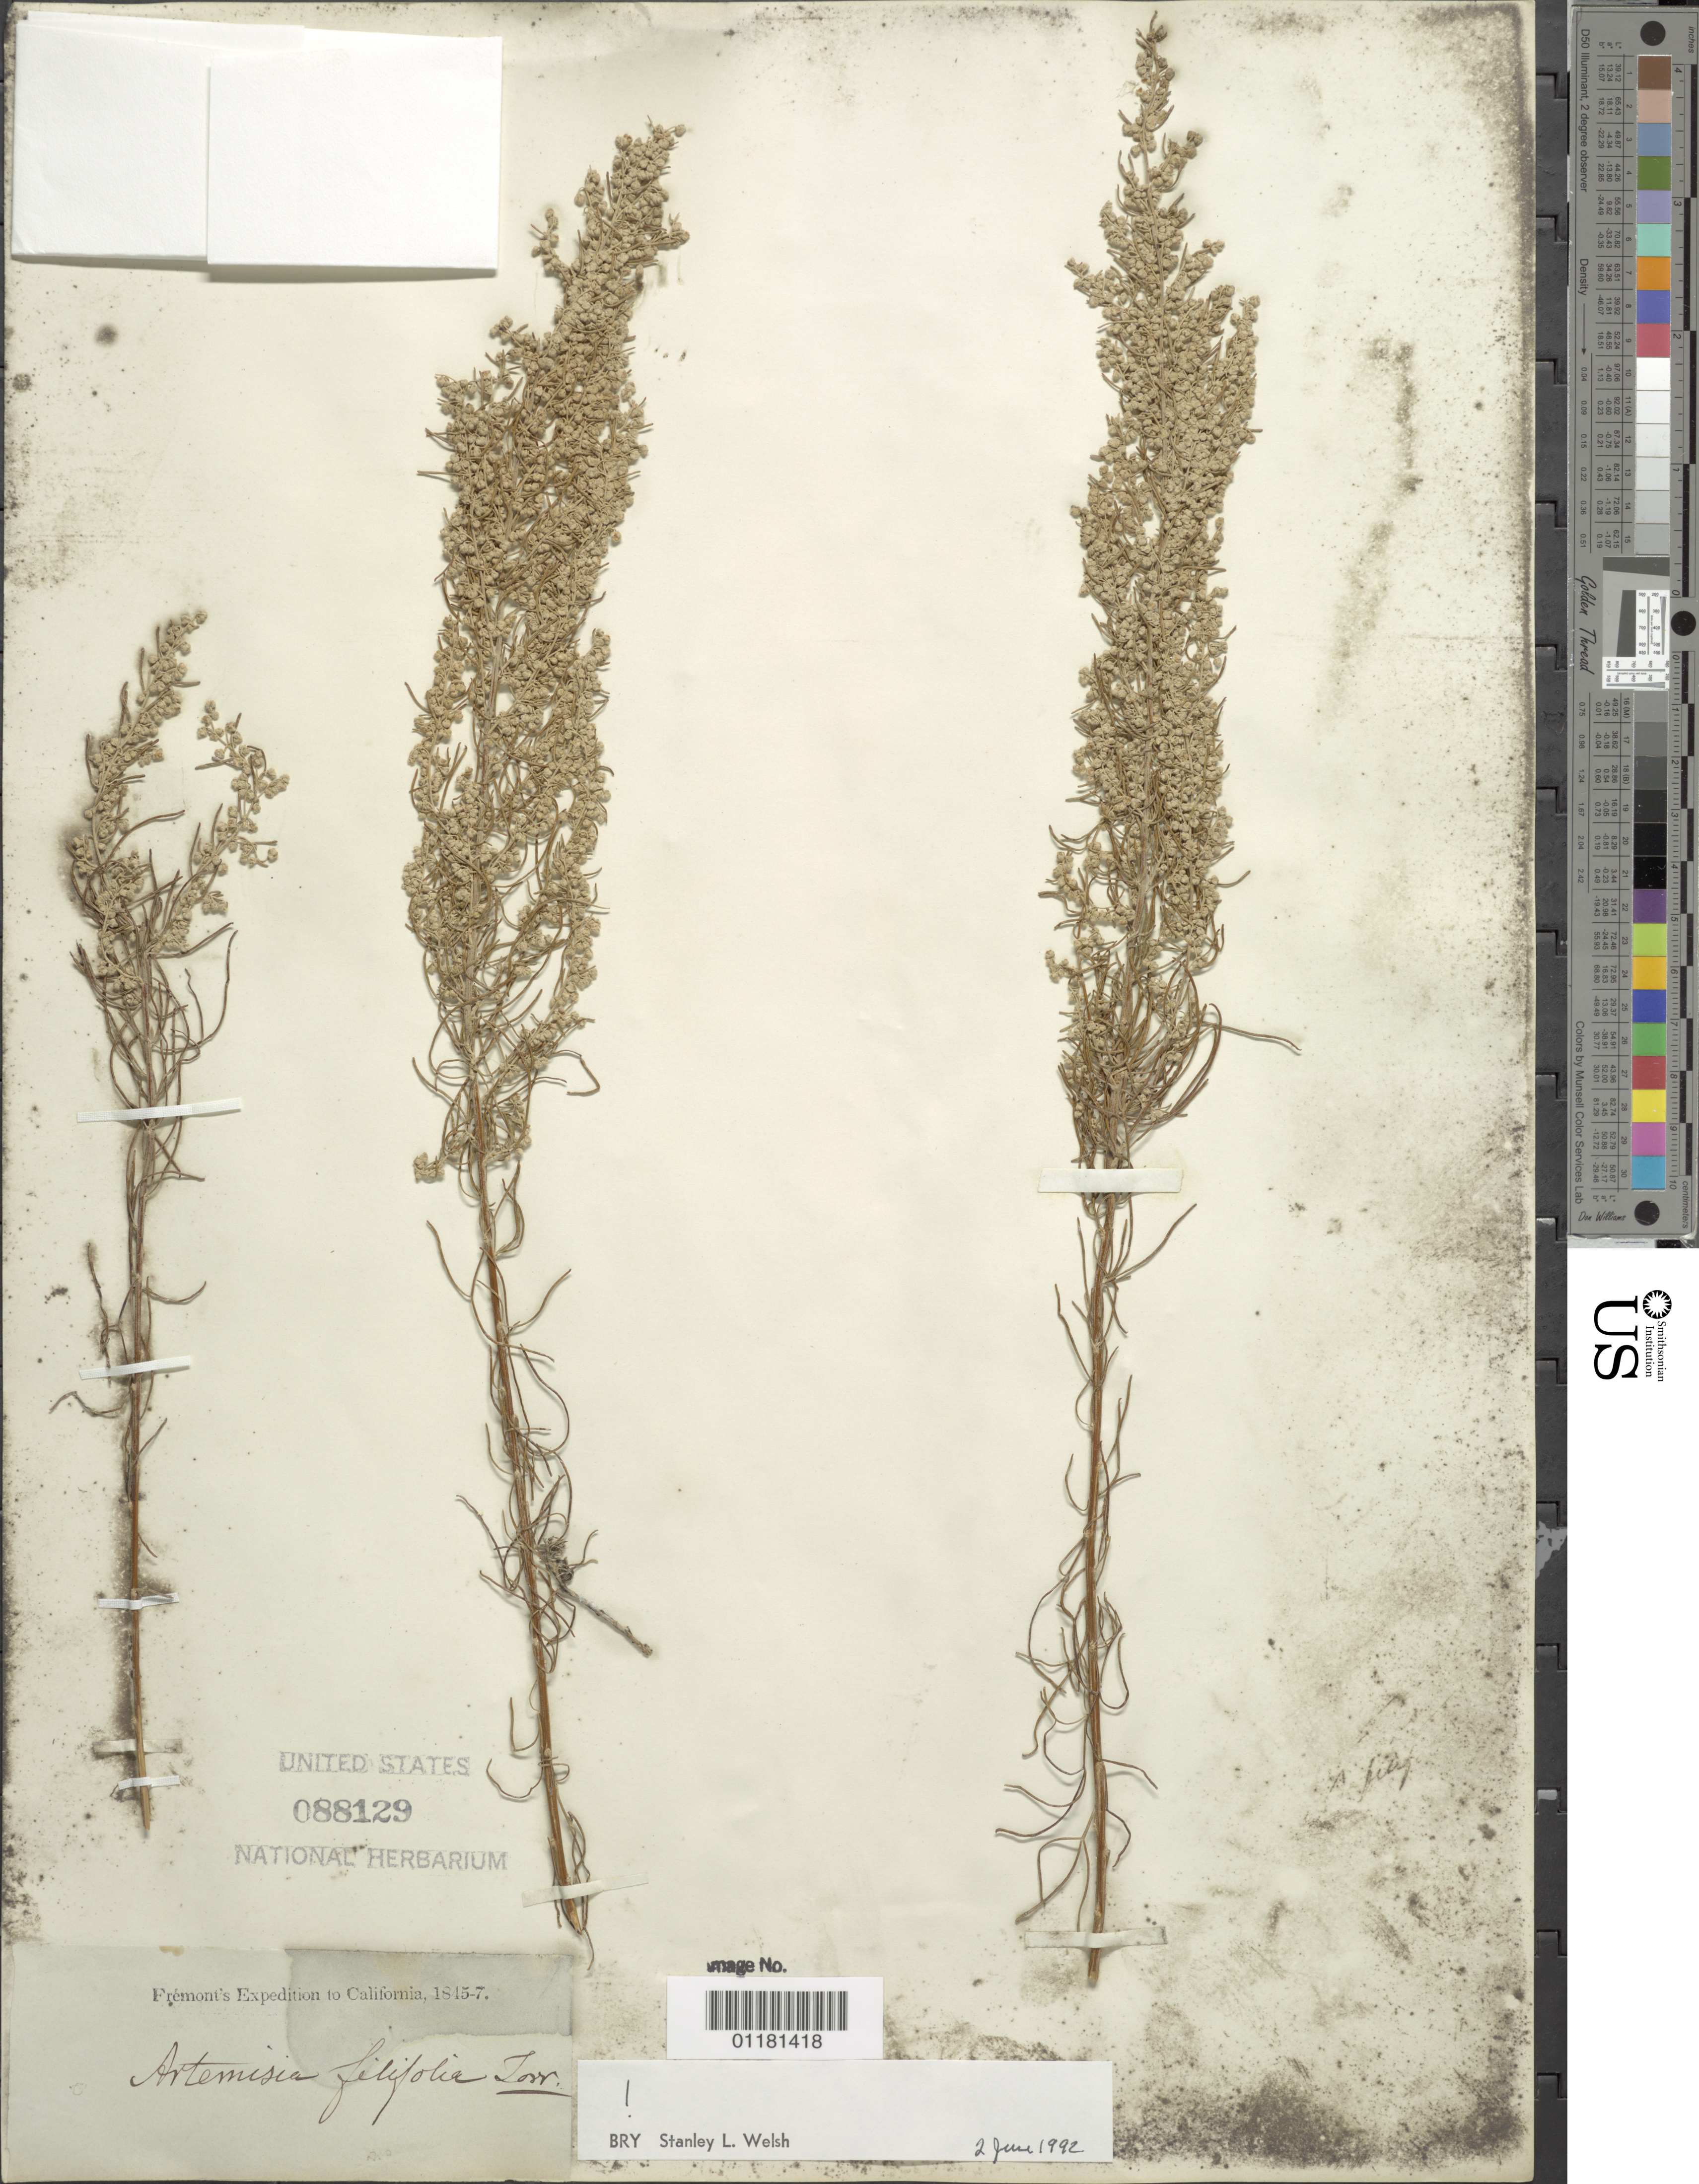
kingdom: Plantae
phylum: Tracheophyta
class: Magnoliopsida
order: Asterales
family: Asteraceae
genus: Artemisia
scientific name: Artemisia filifolia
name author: Torr.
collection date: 1845/1847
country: United States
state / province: California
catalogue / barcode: US 88129